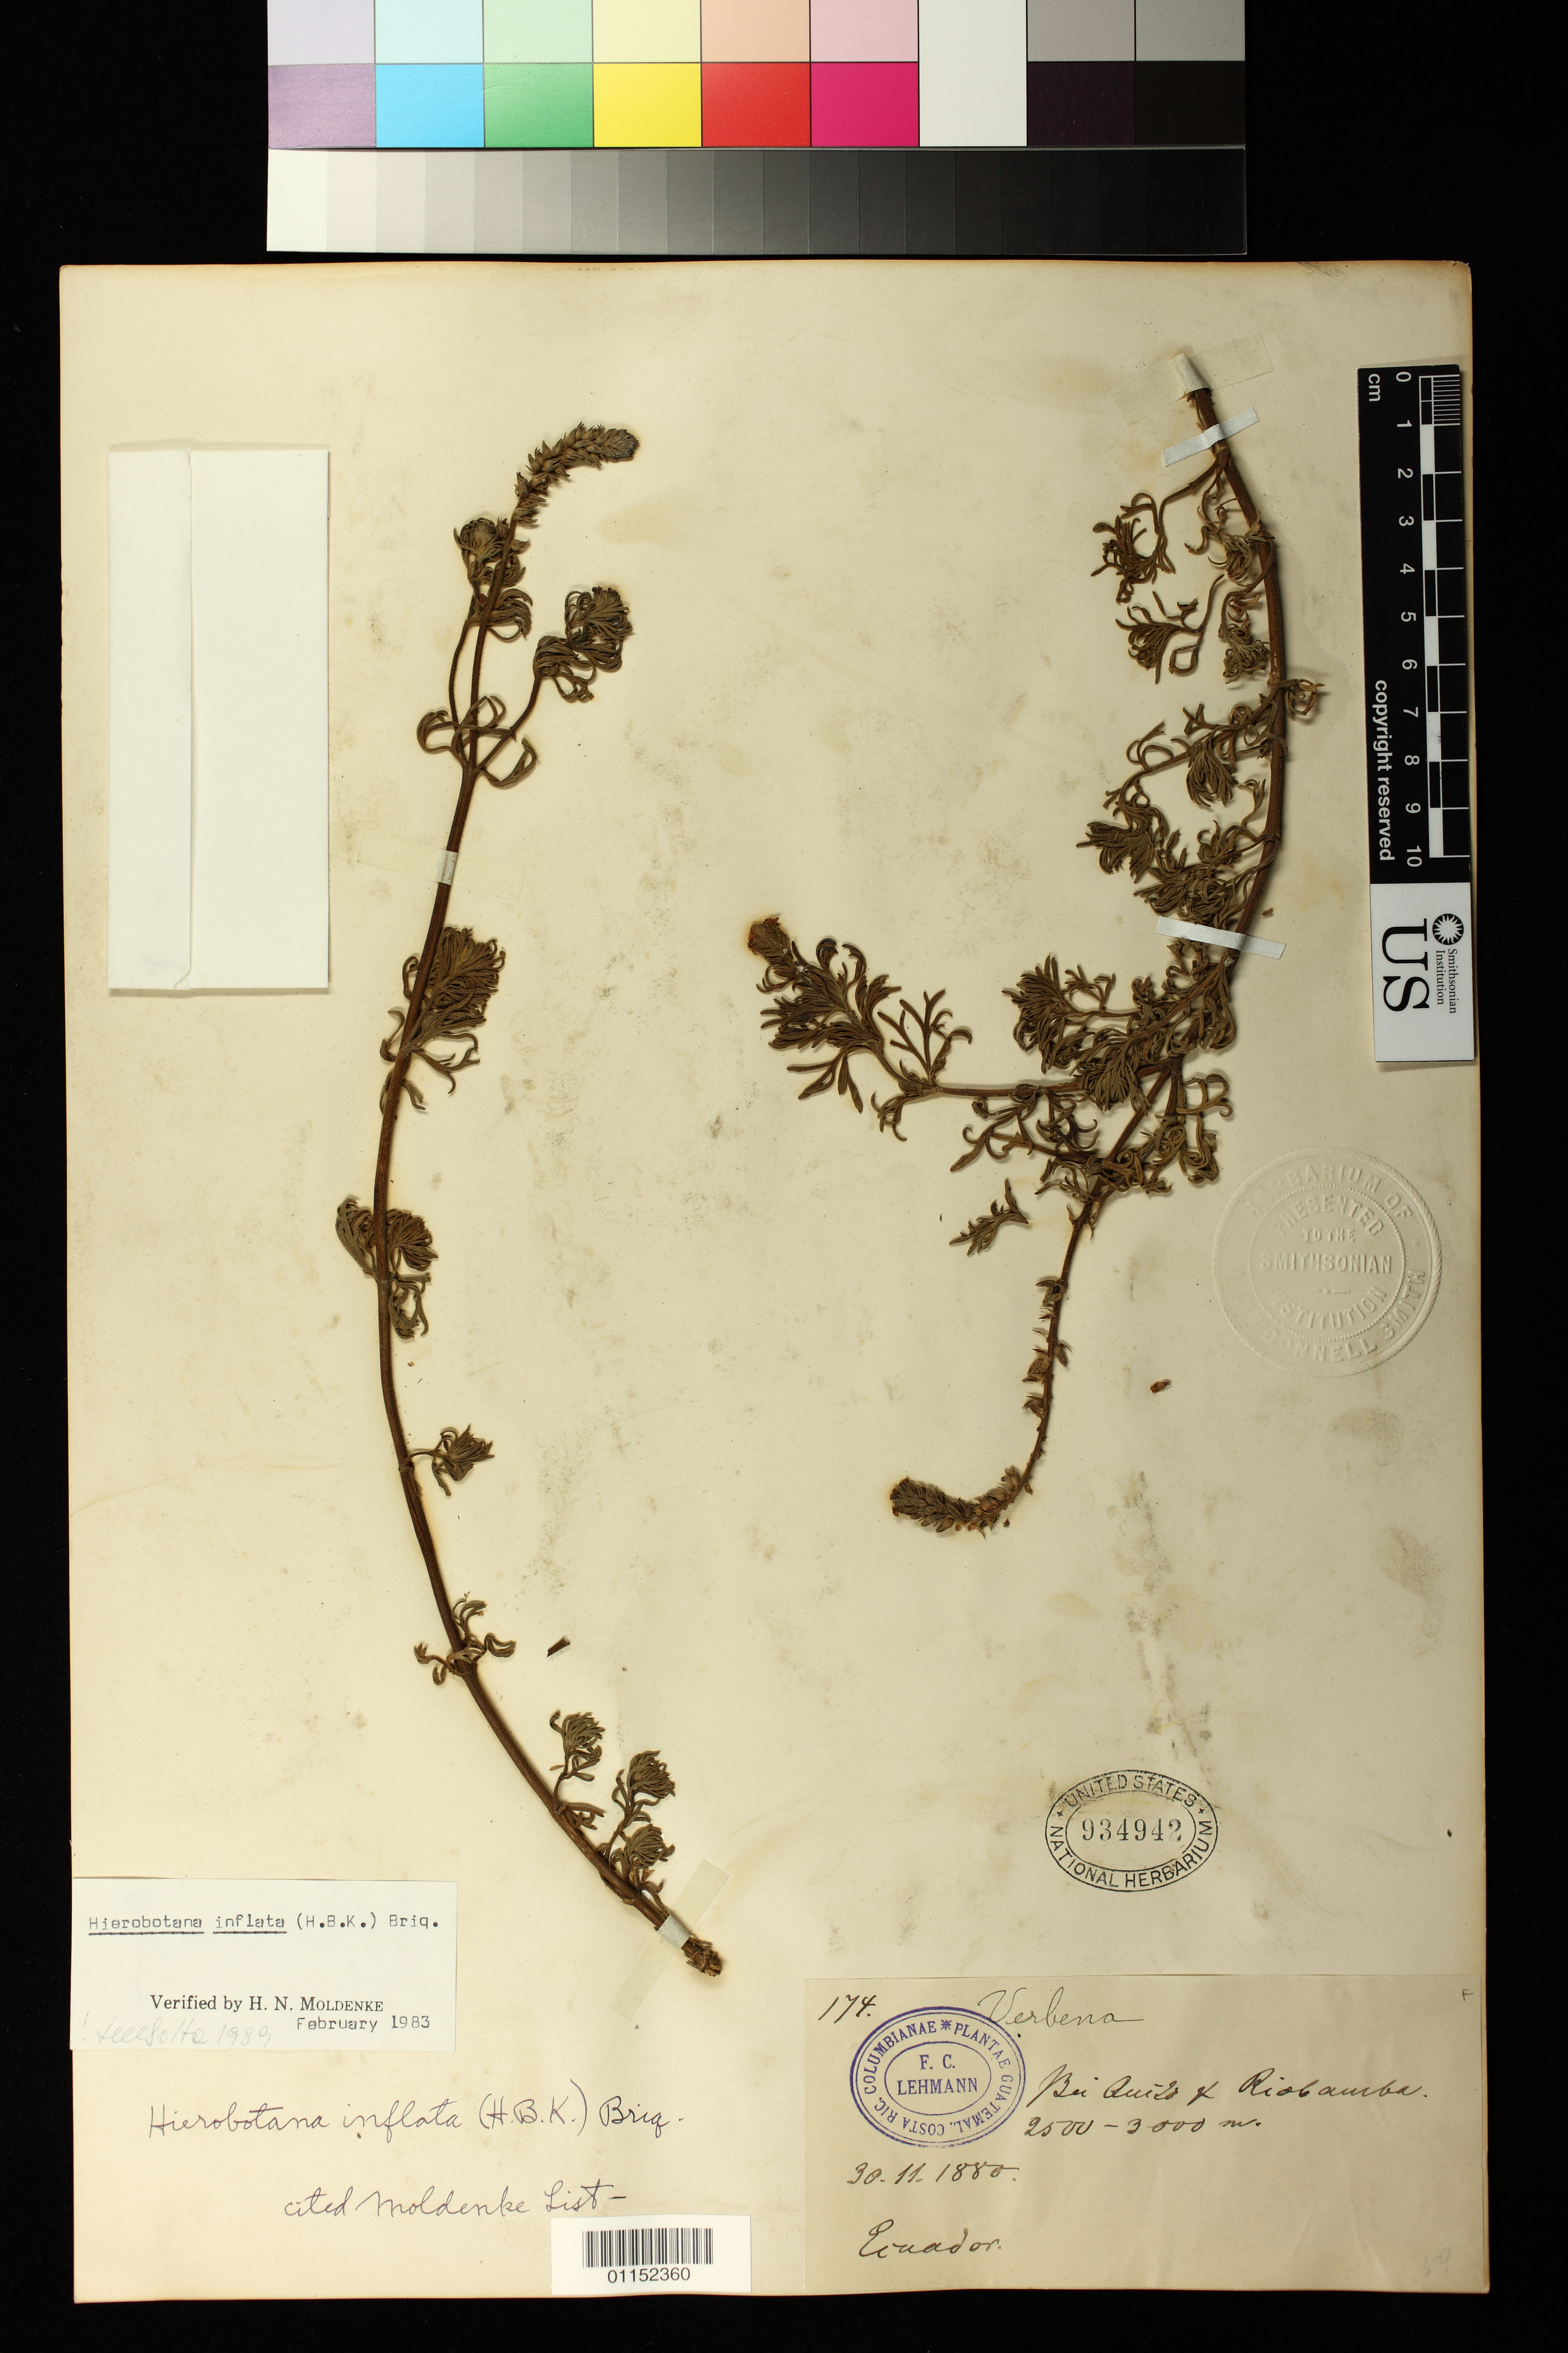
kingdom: Plantae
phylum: Tracheophyta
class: Magnoliopsida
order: Lamiales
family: Verbenaceae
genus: Hierobotana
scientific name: Hierobotana inflata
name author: (Kunth) Briq.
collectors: F. C. Lehmann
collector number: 174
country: Ecuador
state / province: Chimborazo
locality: Near Quito and Riobamba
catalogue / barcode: US 934942